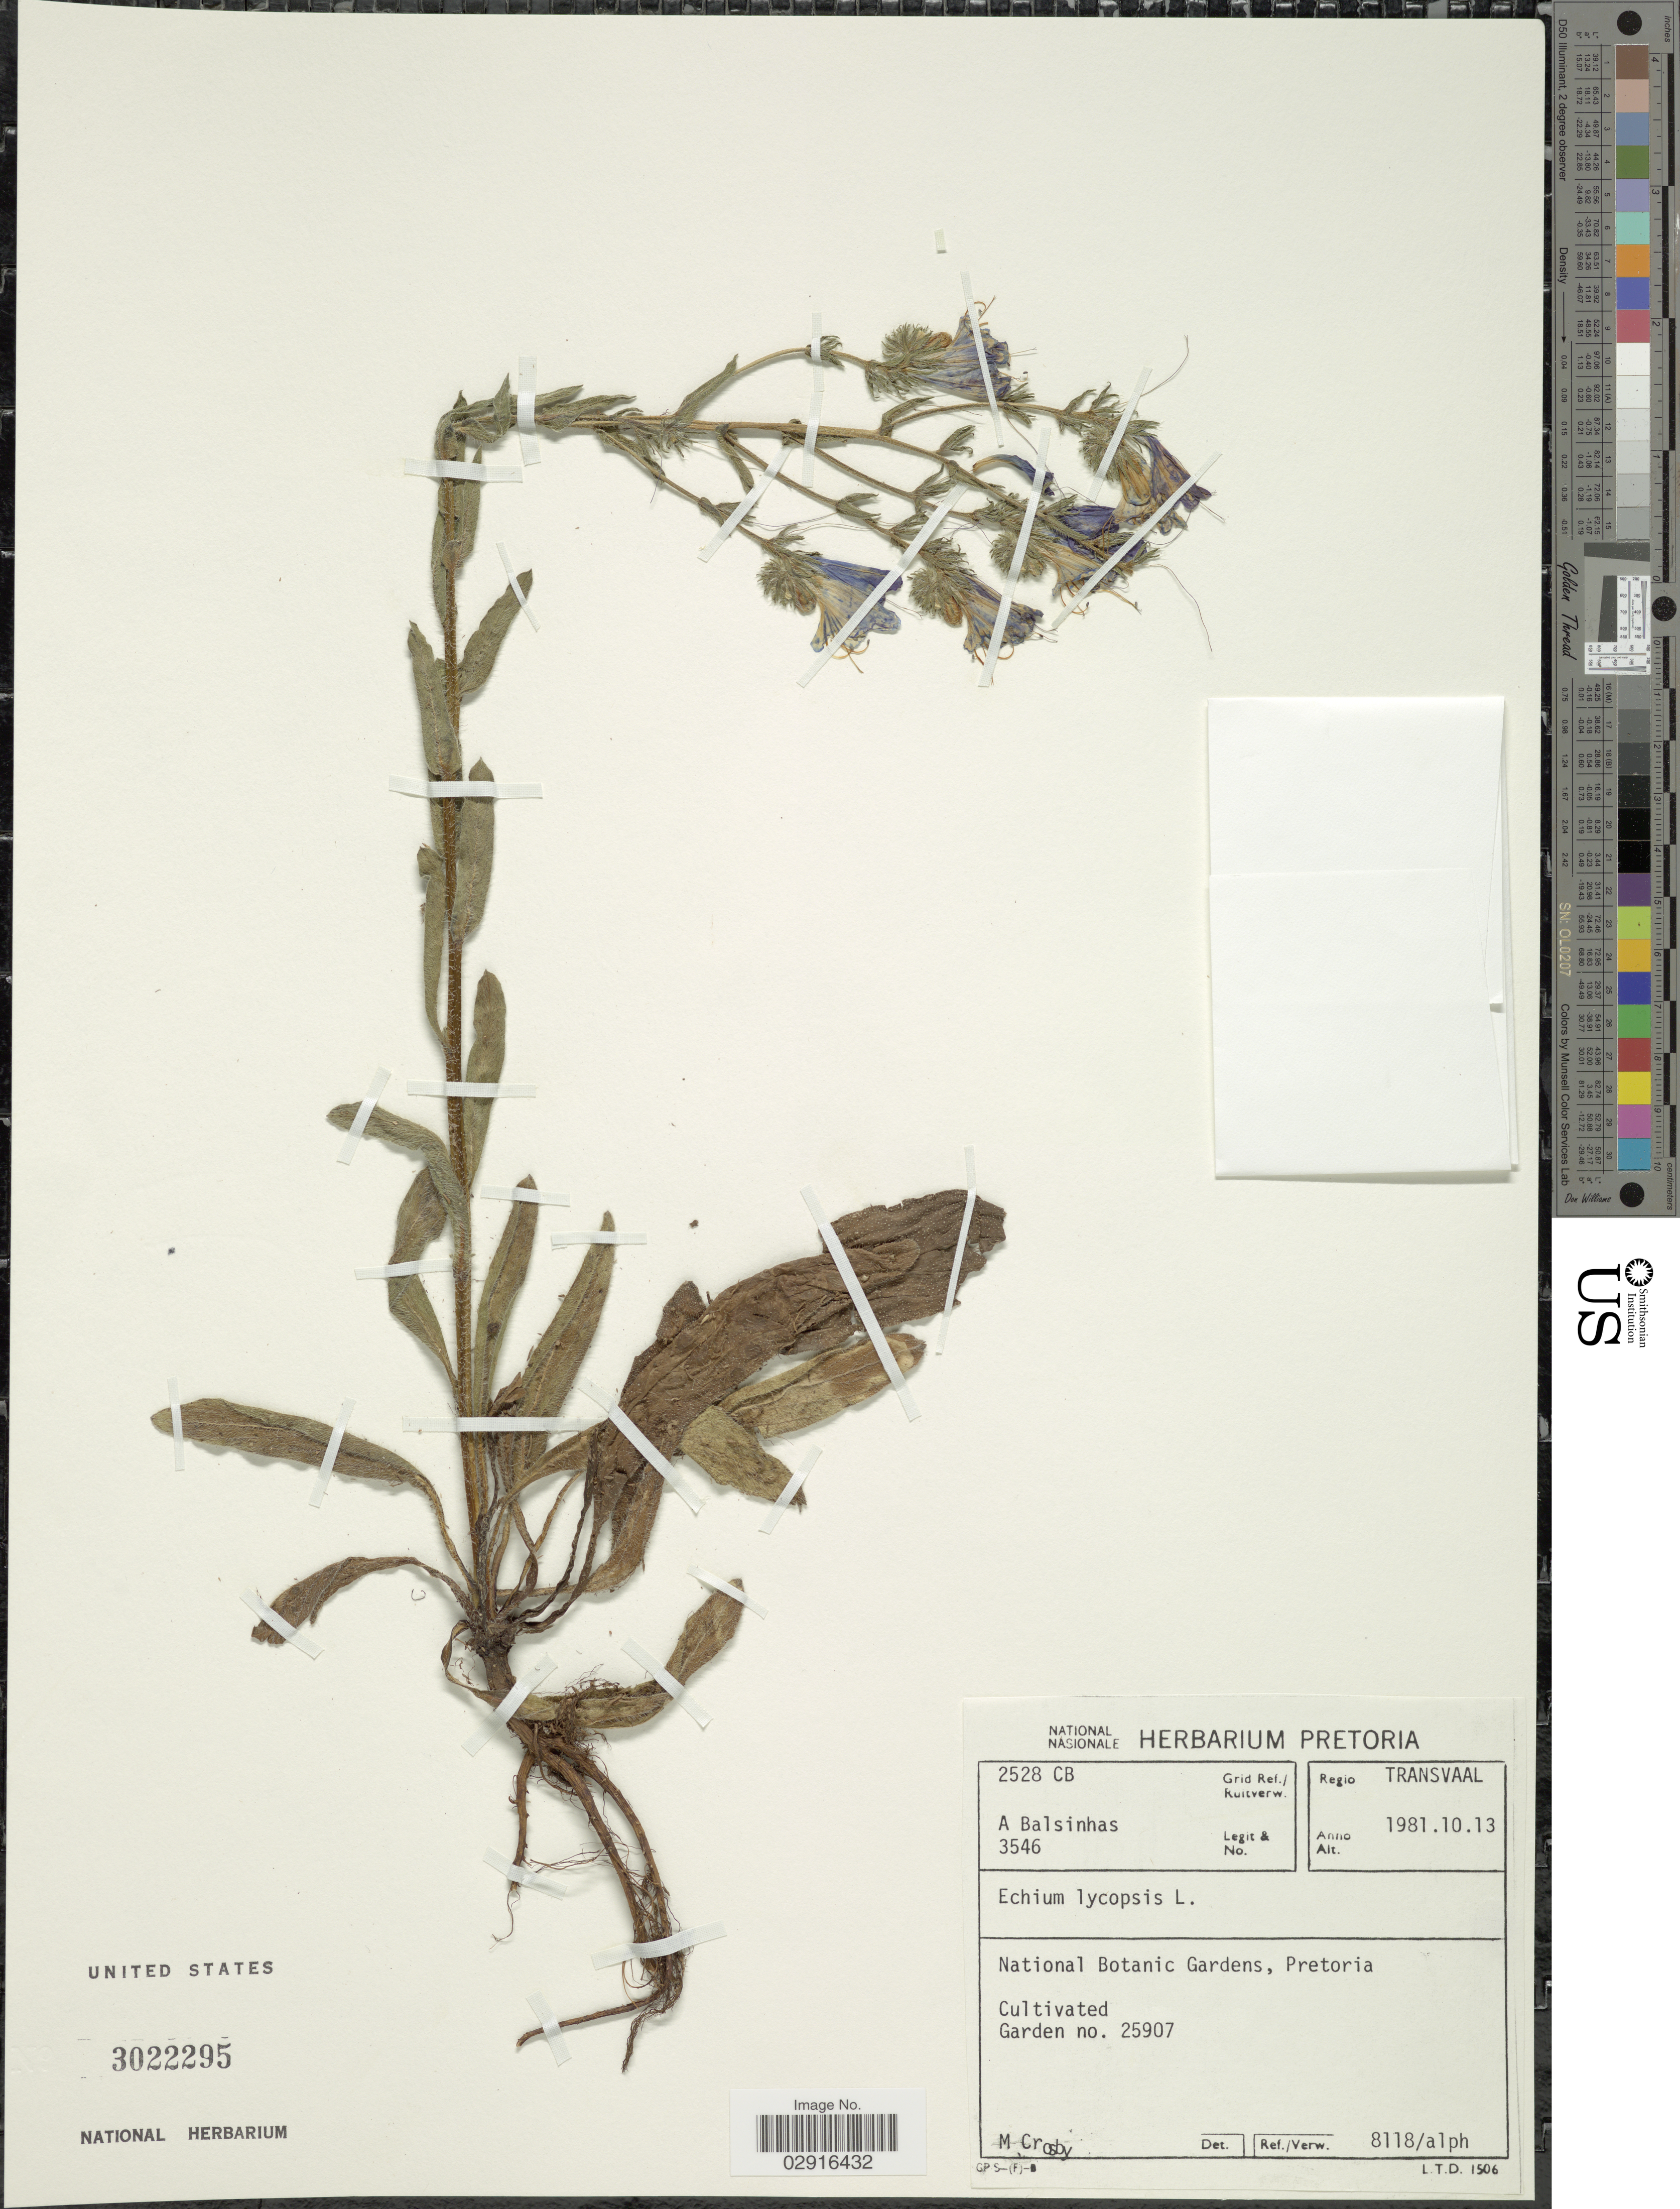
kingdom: Plantae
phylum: Tracheophyta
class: Magnoliopsida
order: Boraginales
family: Boraginaceae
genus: Echium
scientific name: Echium lycopsis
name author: L.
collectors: A. A. Balsinhas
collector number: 3546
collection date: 1981-10-13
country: South Africa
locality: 2528 CB Grid Re./Ruitverw. Regio Transvaal. National Botanic Gardens. Pretoria.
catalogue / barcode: US 3022295